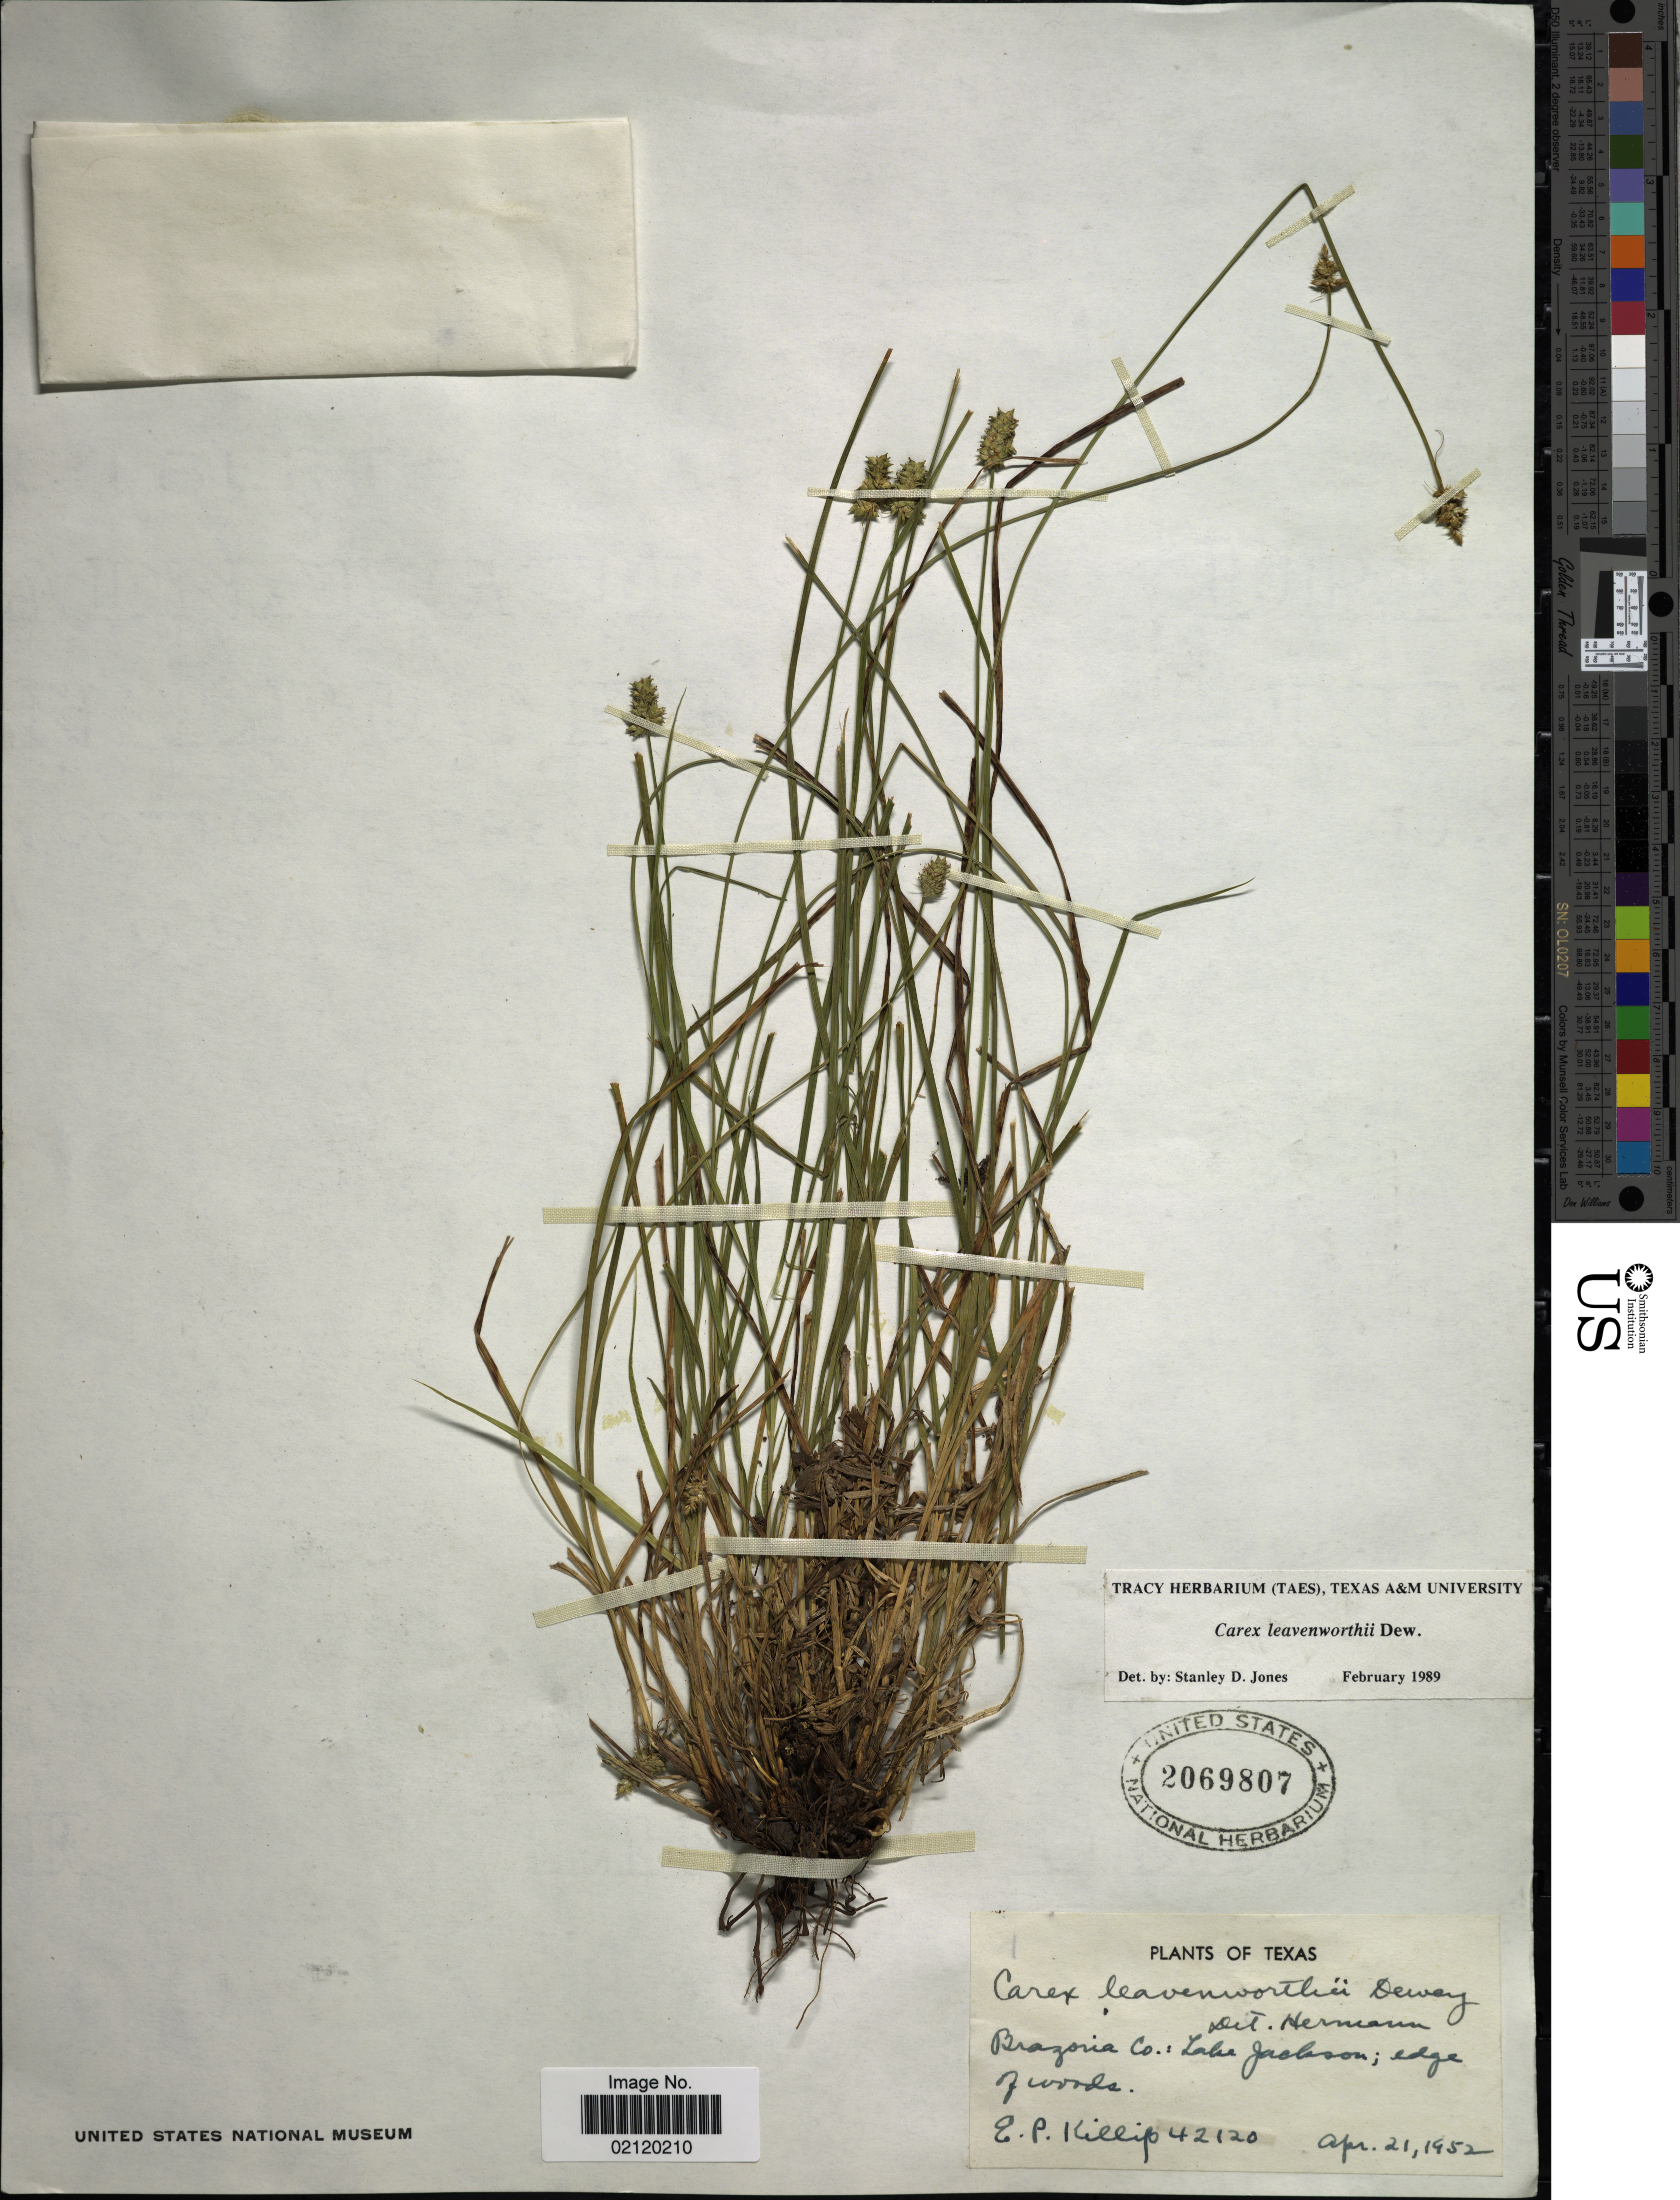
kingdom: Plantae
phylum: Tracheophyta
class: Liliopsida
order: Poales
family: Cyperaceae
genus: Carex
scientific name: Carex leavenworthii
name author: Dewey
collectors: E. P. Killip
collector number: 42120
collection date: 1952-04-21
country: United States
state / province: Texas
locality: Brazoria Co.: Lake Jackson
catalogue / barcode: US 2069807